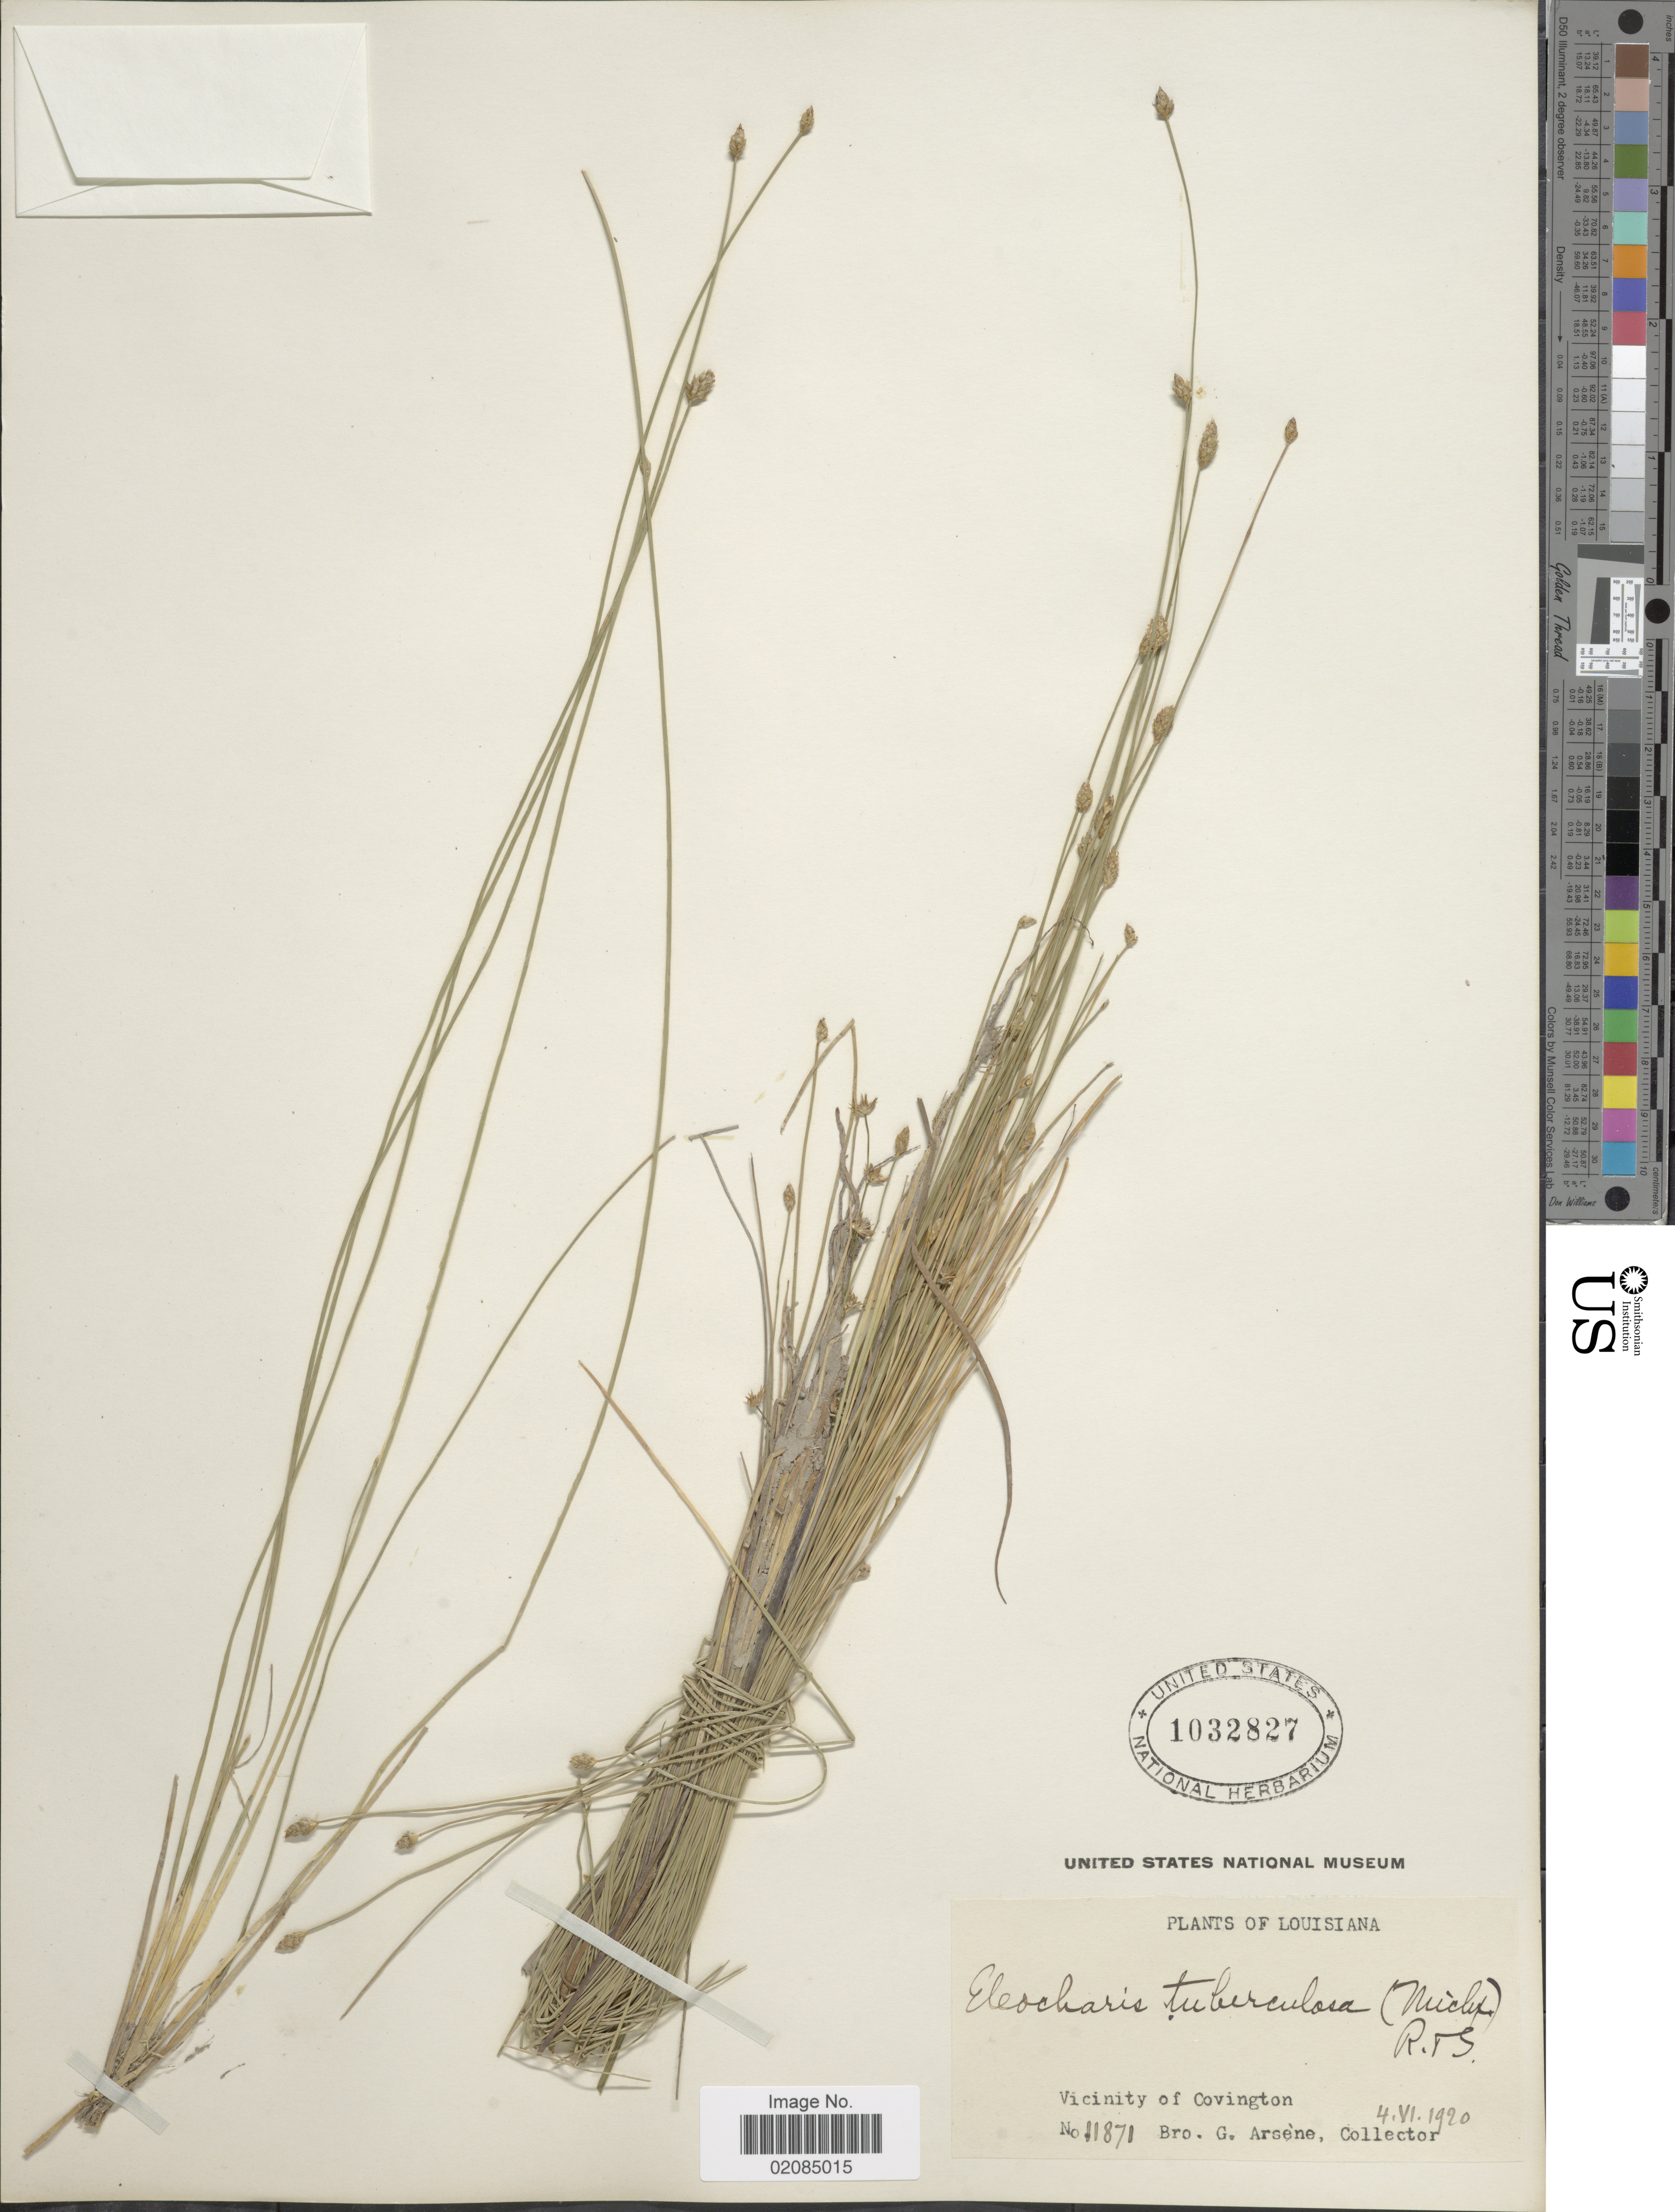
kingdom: Plantae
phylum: Tracheophyta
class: Liliopsida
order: Poales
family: Cyperaceae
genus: Eleocharis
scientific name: Eleocharis tuberculosa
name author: (Michx.) Roem. & Schult.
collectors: Bro. G. Arsène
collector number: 11871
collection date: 1920-06-04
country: United States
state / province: Louisiana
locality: Vicinity of Covington.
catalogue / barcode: US 1032827